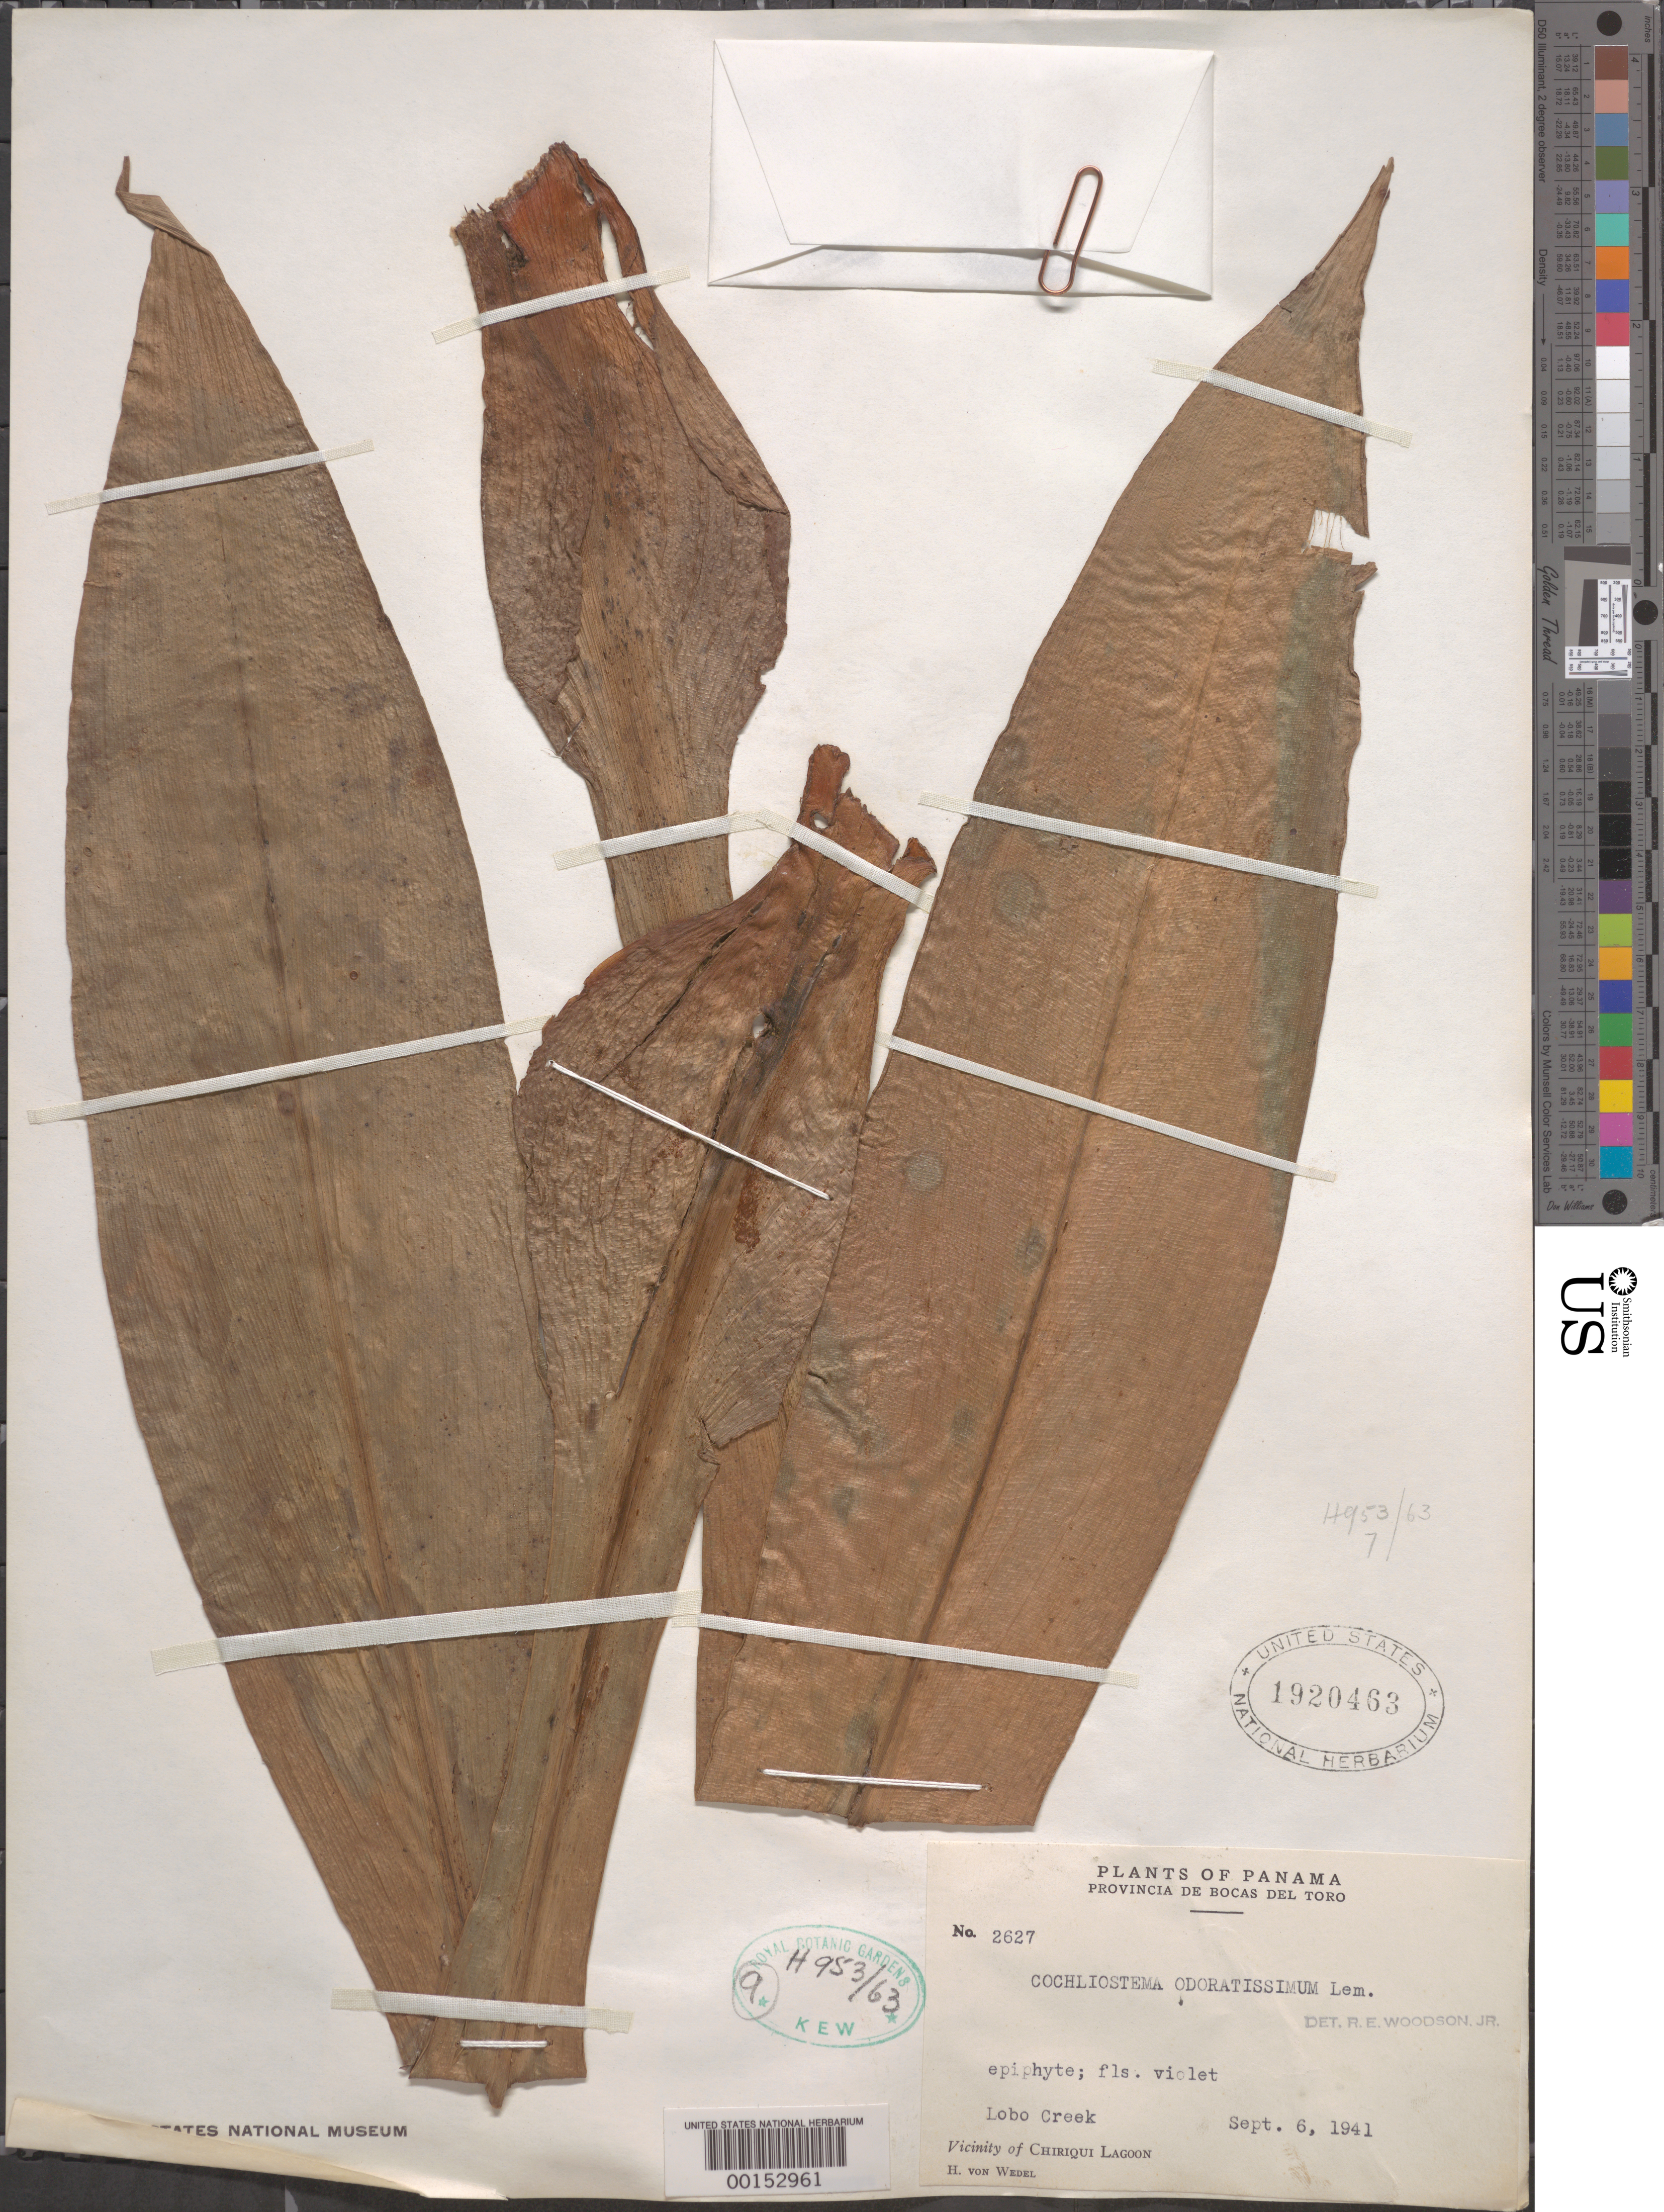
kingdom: Plantae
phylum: Tracheophyta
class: Liliopsida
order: Commelinales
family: Commelinaceae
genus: Cochliostema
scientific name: Cochliostema odoratissimum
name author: Lem.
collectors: H. von Wedel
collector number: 2627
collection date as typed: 06 Sep 1941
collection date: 1941-09-06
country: Panama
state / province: Bocas del Toro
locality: Near Chiriquí Lagoon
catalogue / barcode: US 1920463